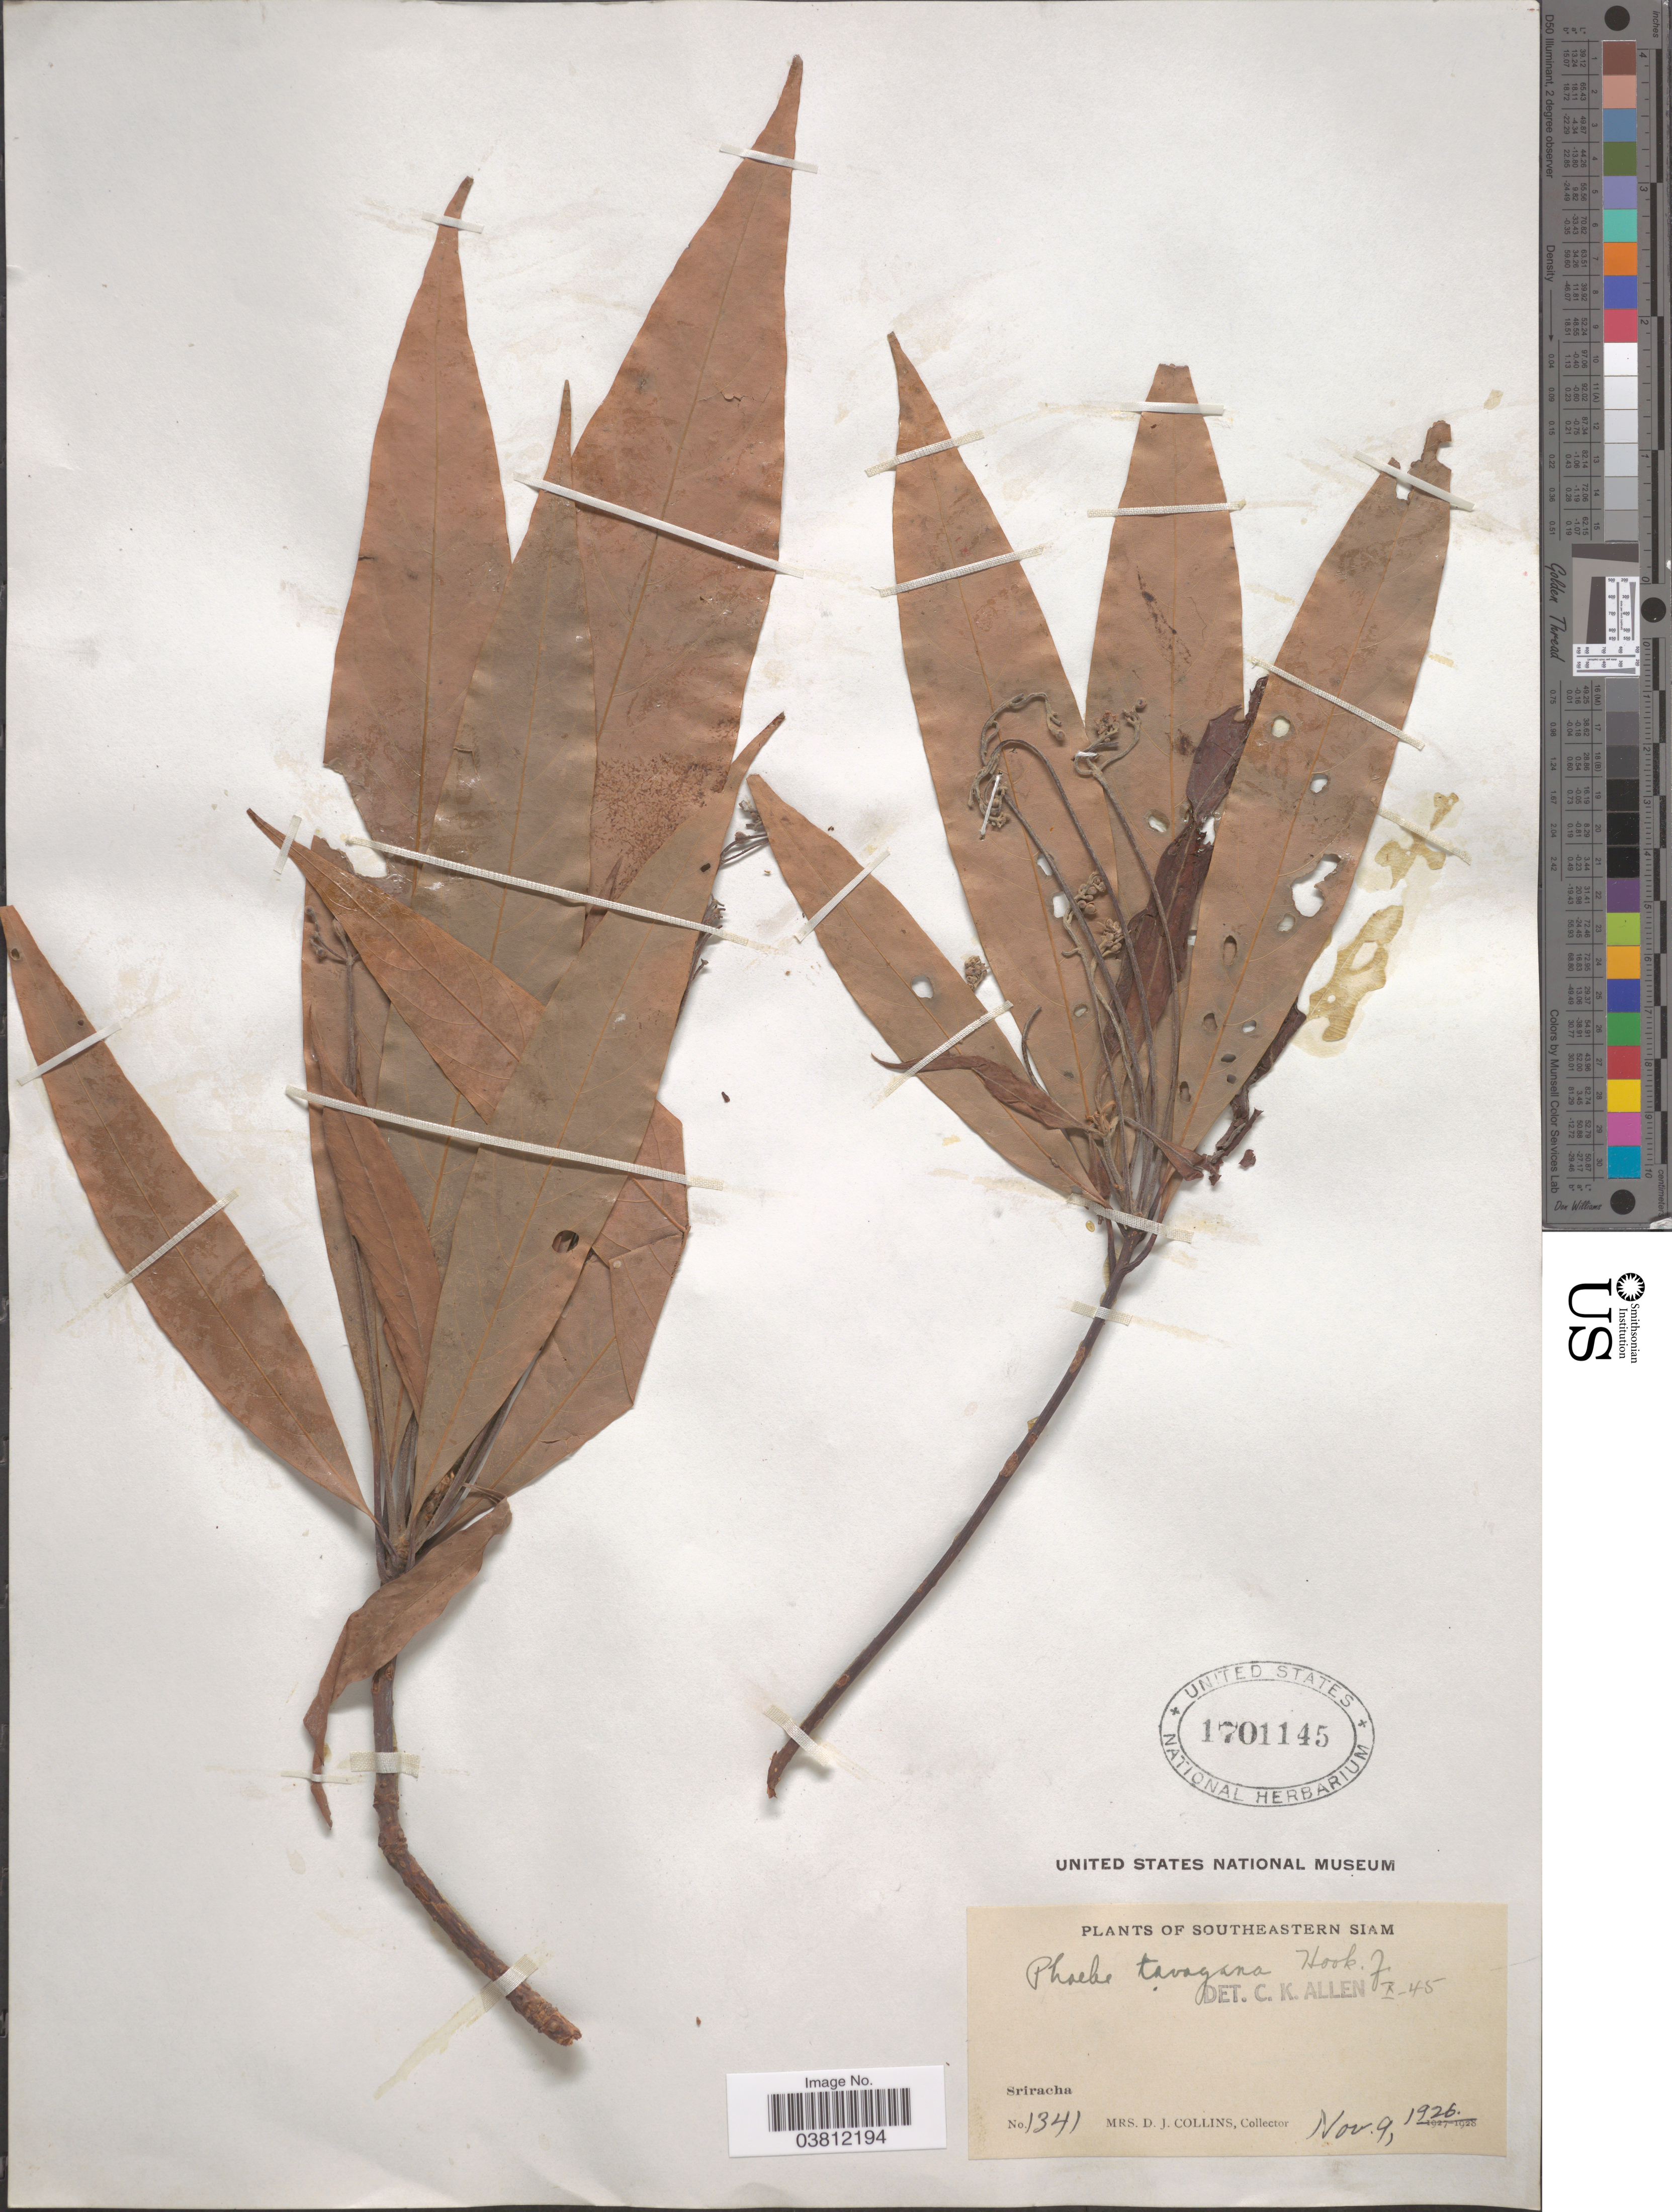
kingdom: Plantae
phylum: Tracheophyta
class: Magnoliopsida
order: Laurales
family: Lauraceae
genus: Phoebe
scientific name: Phoebe tavoyana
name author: (Meisn.) Hook. f.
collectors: Mrs. D. J. Collins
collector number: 1341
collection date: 1926-11-09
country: Thailand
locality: Southeastern Siam. Sriracha.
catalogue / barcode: US 1701145